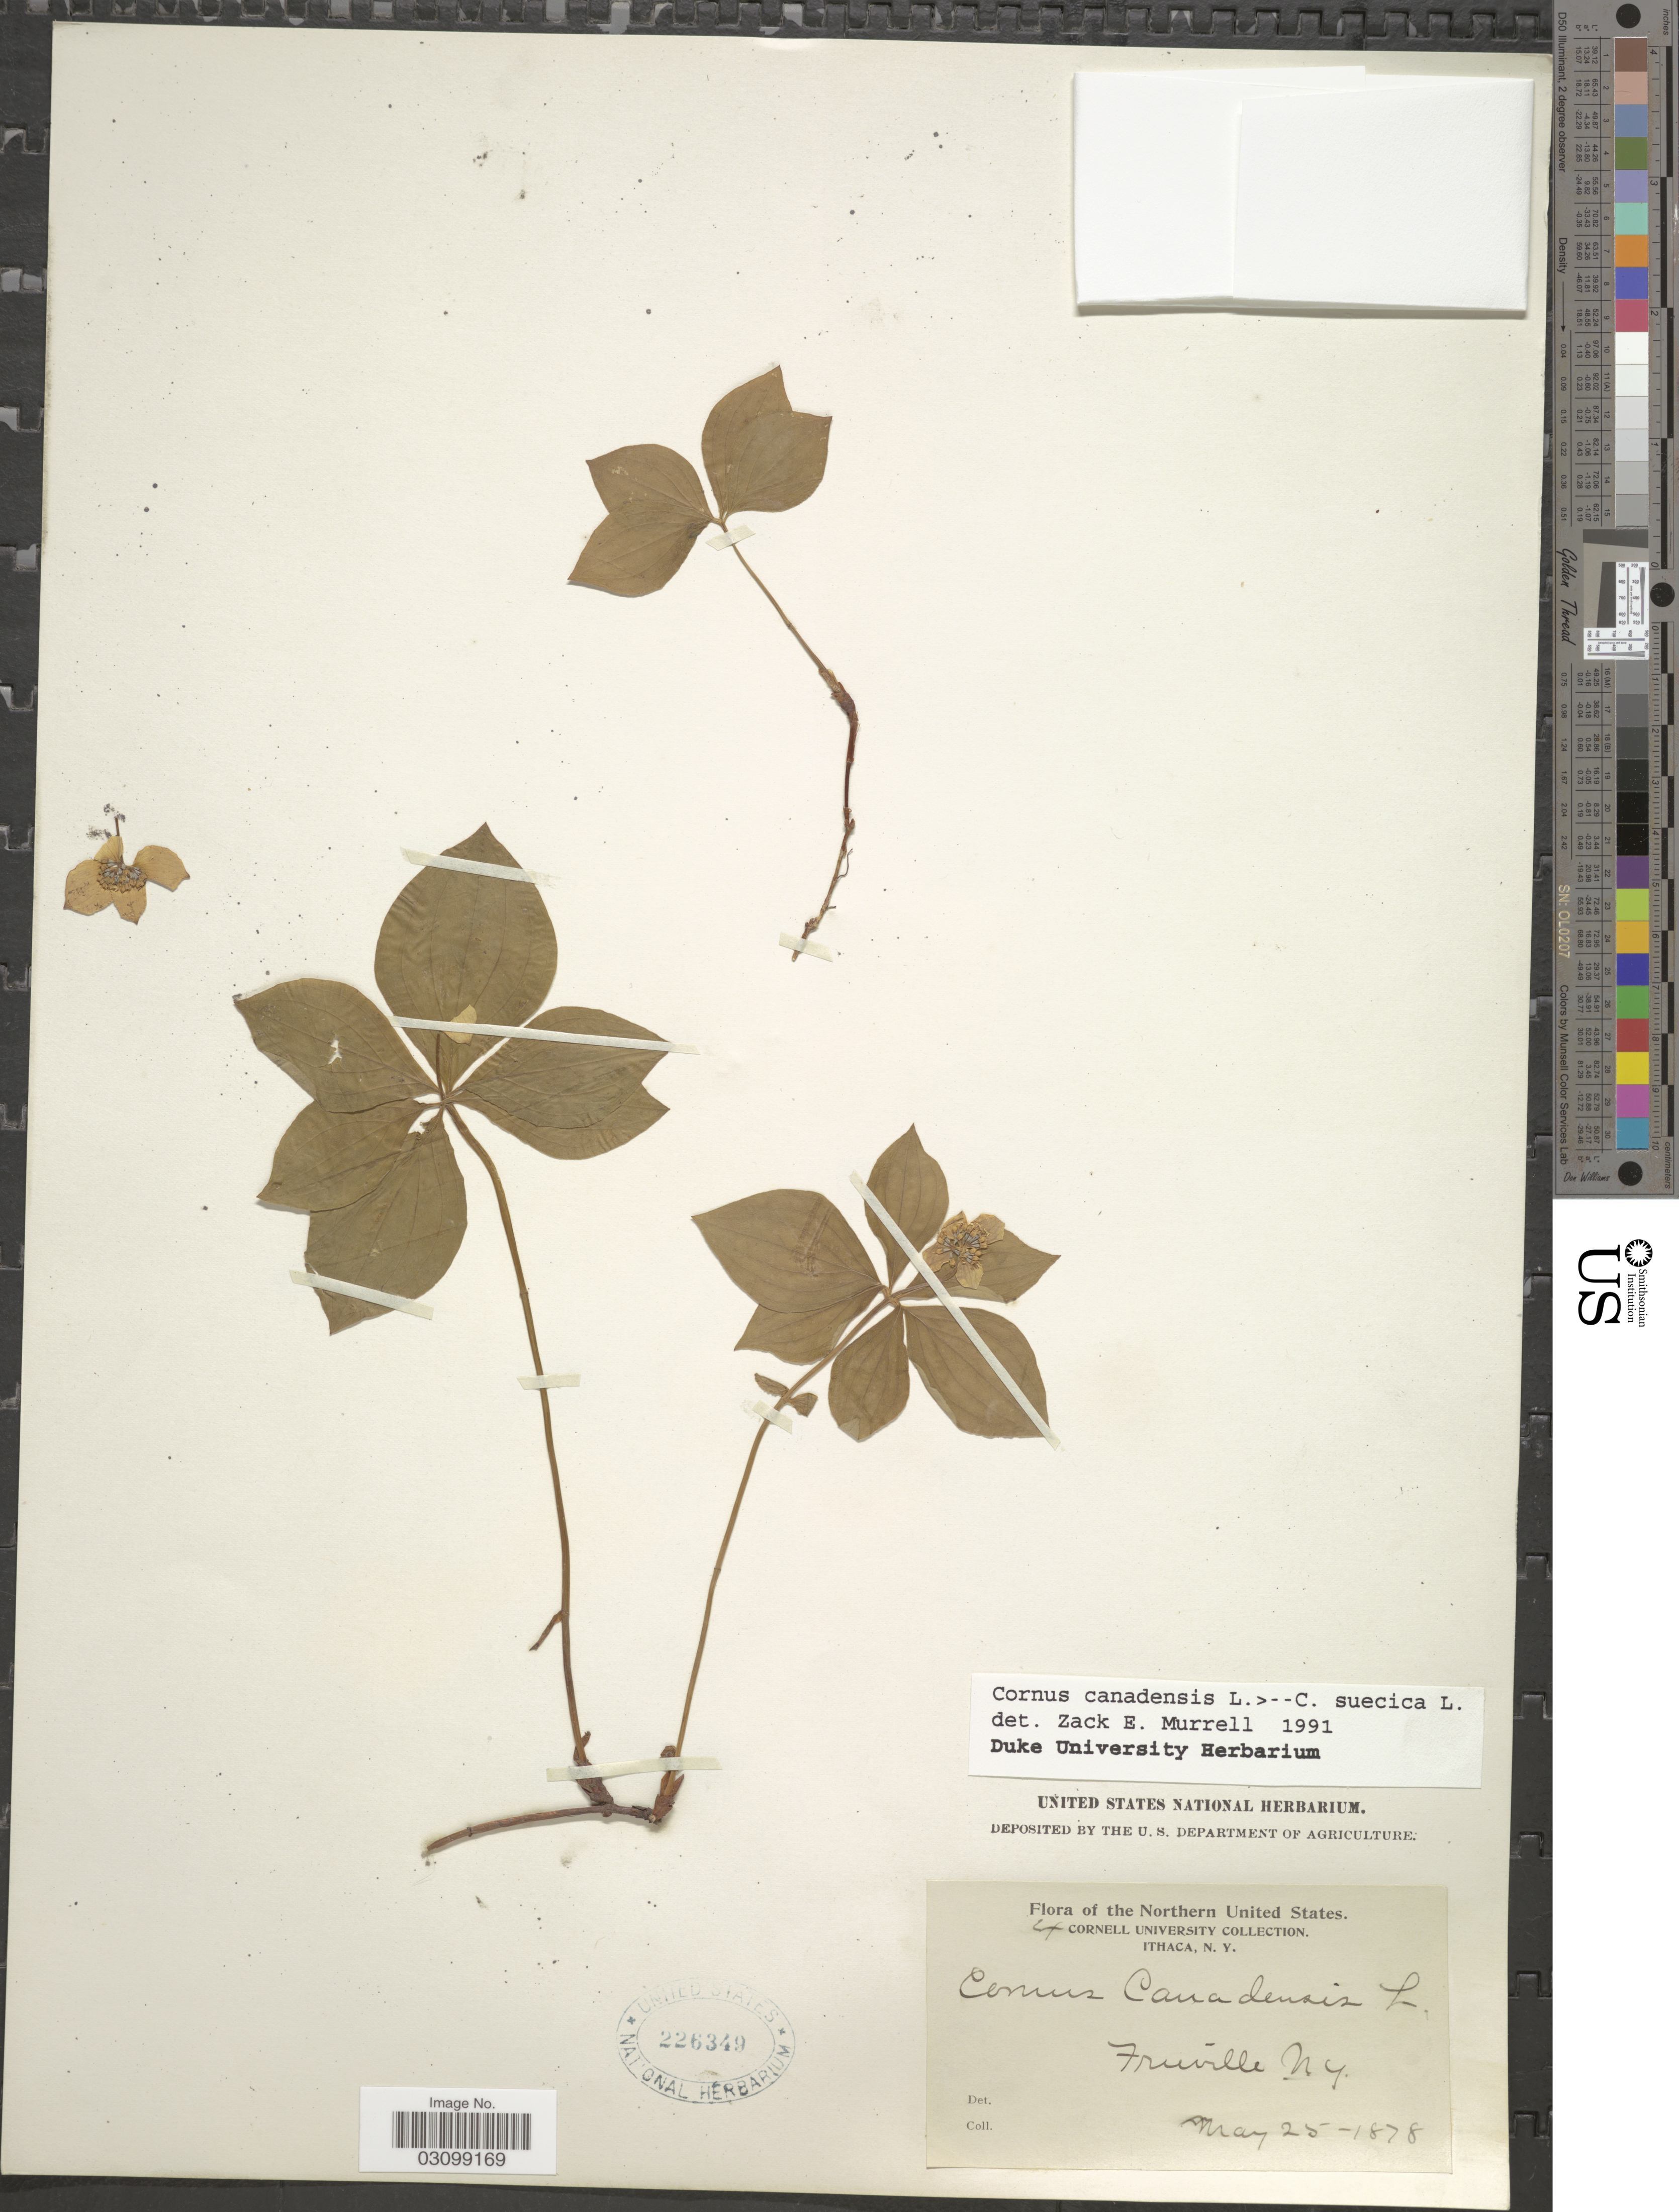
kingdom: Plantae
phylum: Tracheophyta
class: Magnoliopsida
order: Cornales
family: Cornaceae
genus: Cornus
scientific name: Cornus sp.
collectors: Cornell University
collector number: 4*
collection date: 1878-05-25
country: United States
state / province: New York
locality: Northern United States. Freeville.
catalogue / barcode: US 226349